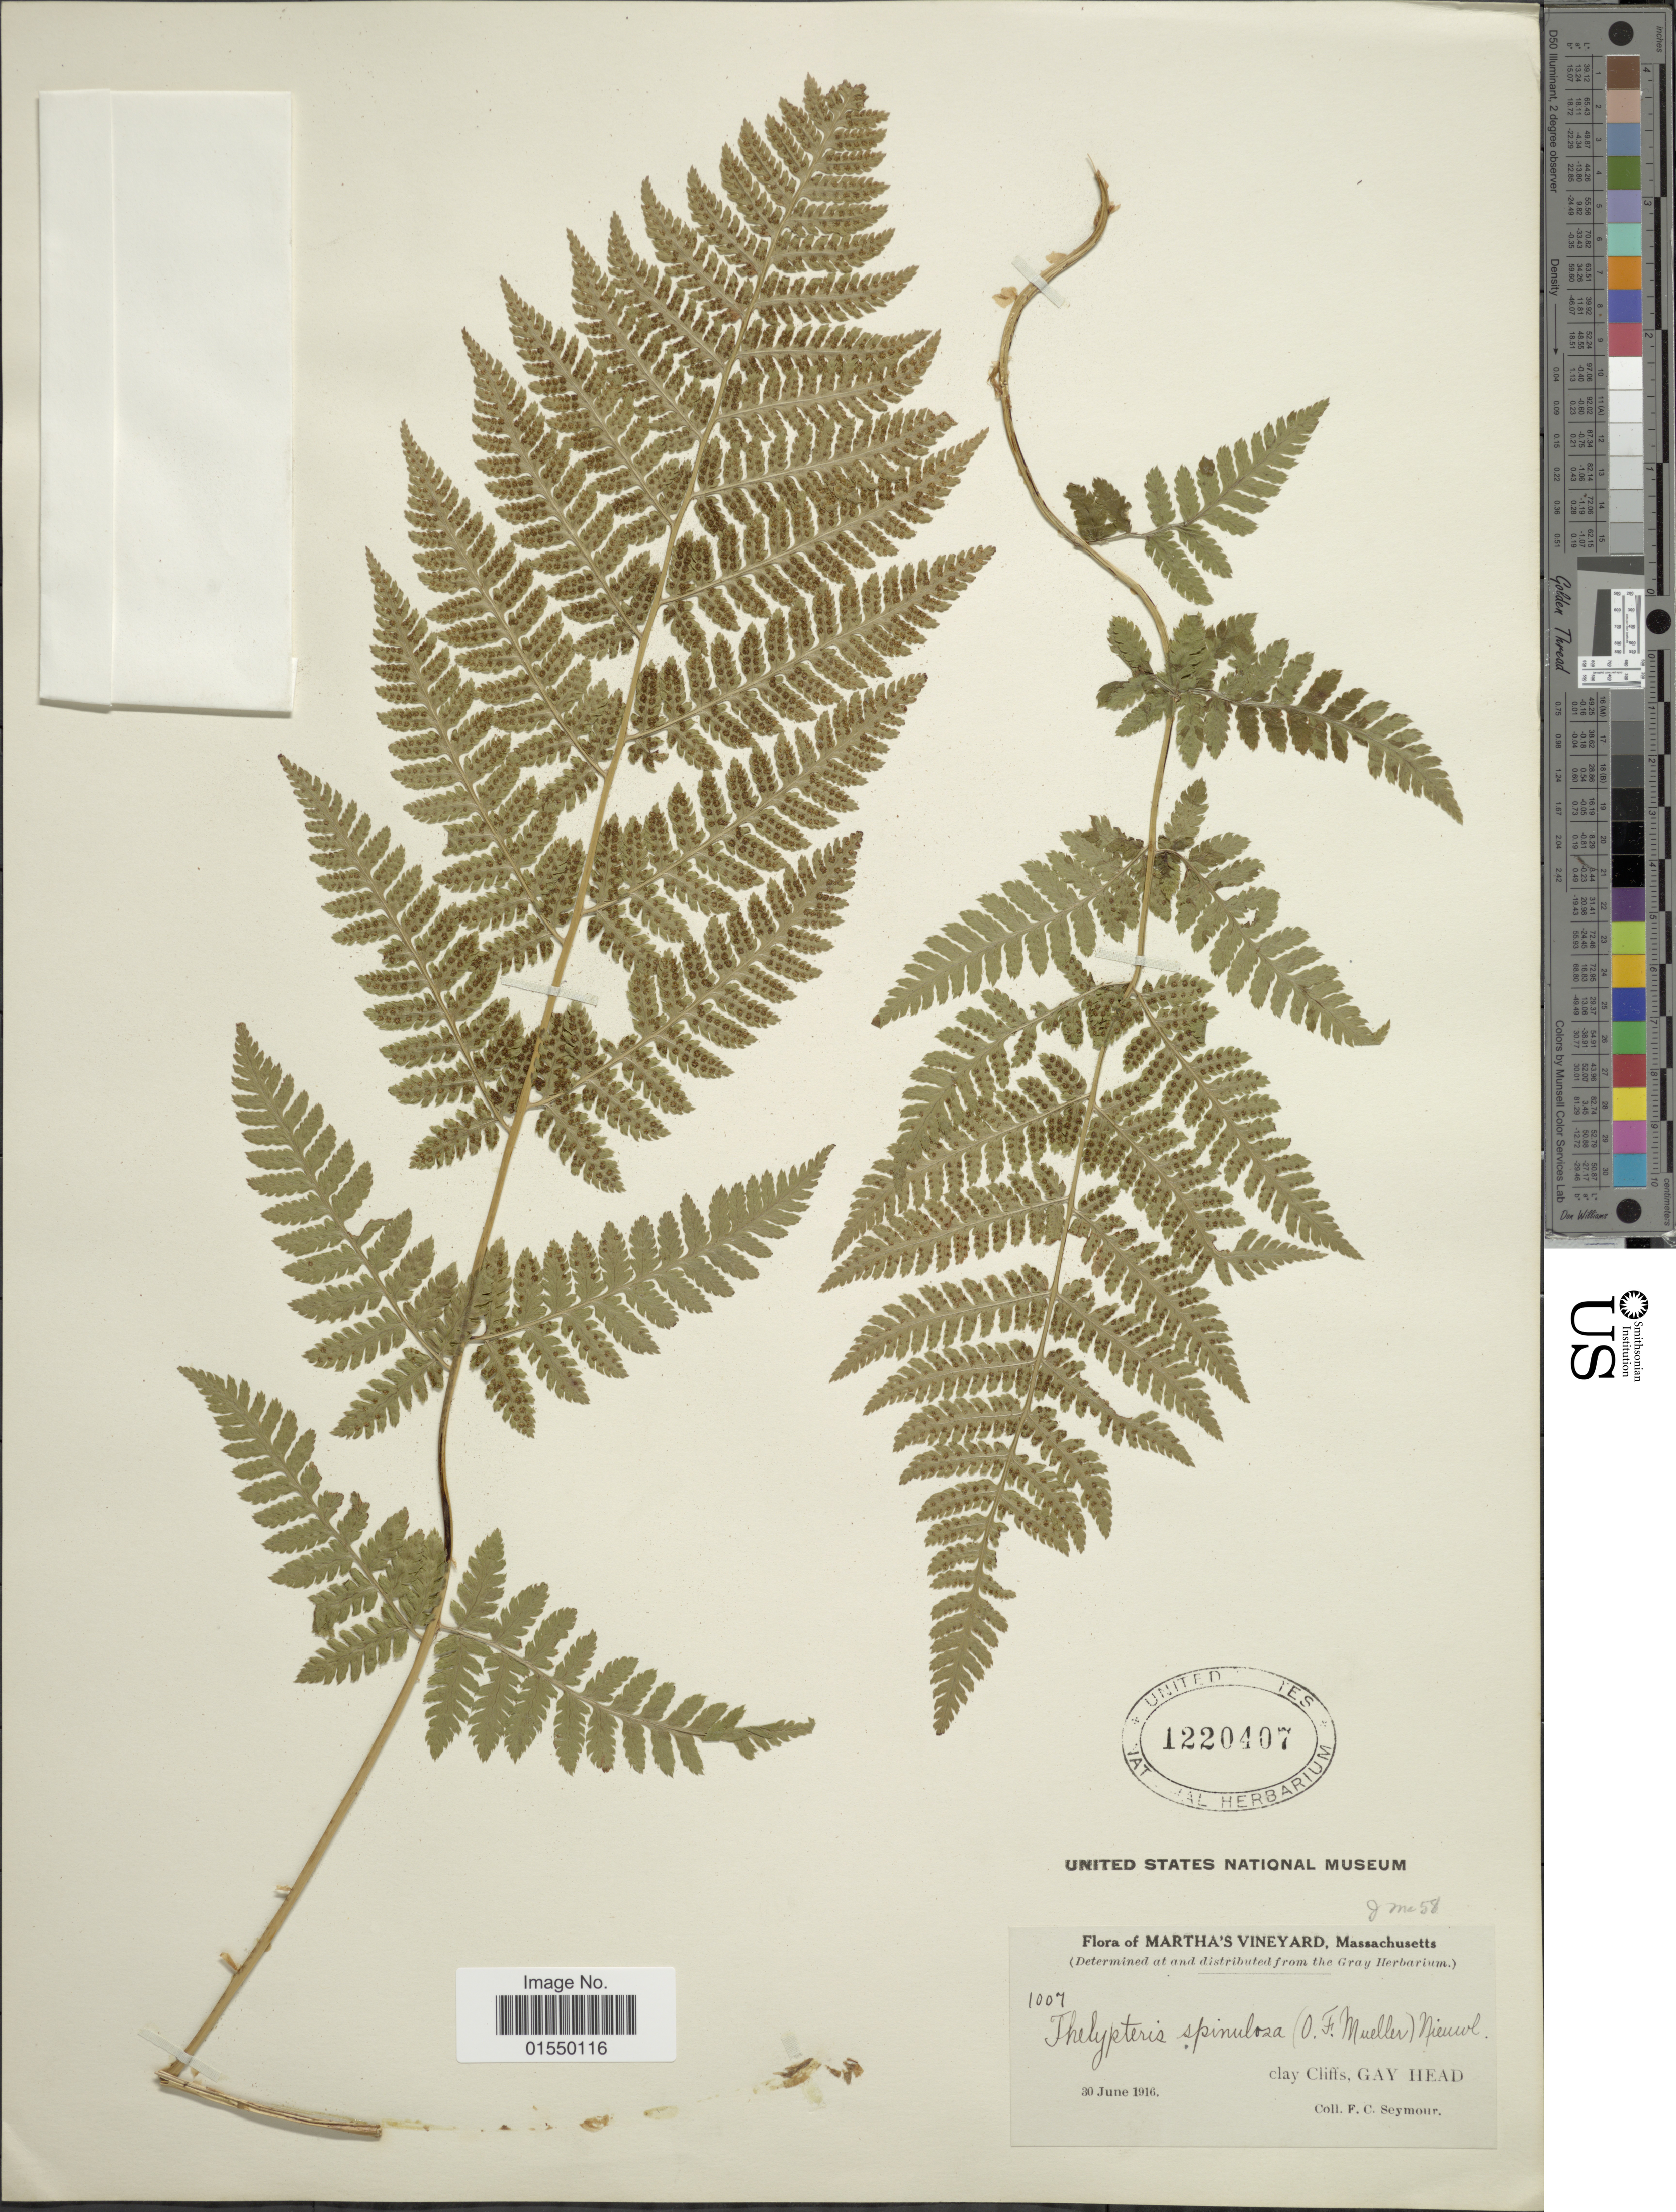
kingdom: Plantae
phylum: Tracheophyta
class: Polypodiopsida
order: Polypodiales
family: Dryopteridaceae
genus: Dryopteris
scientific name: Dryopteris carthusiana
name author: (Villars) H.P. Fuchs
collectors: F. C. Seymour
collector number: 1007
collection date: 1916-06-30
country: United States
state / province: Massachusetts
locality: Martha's Vineyard, clay Cliffs, Gay Head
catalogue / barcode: US 1220407